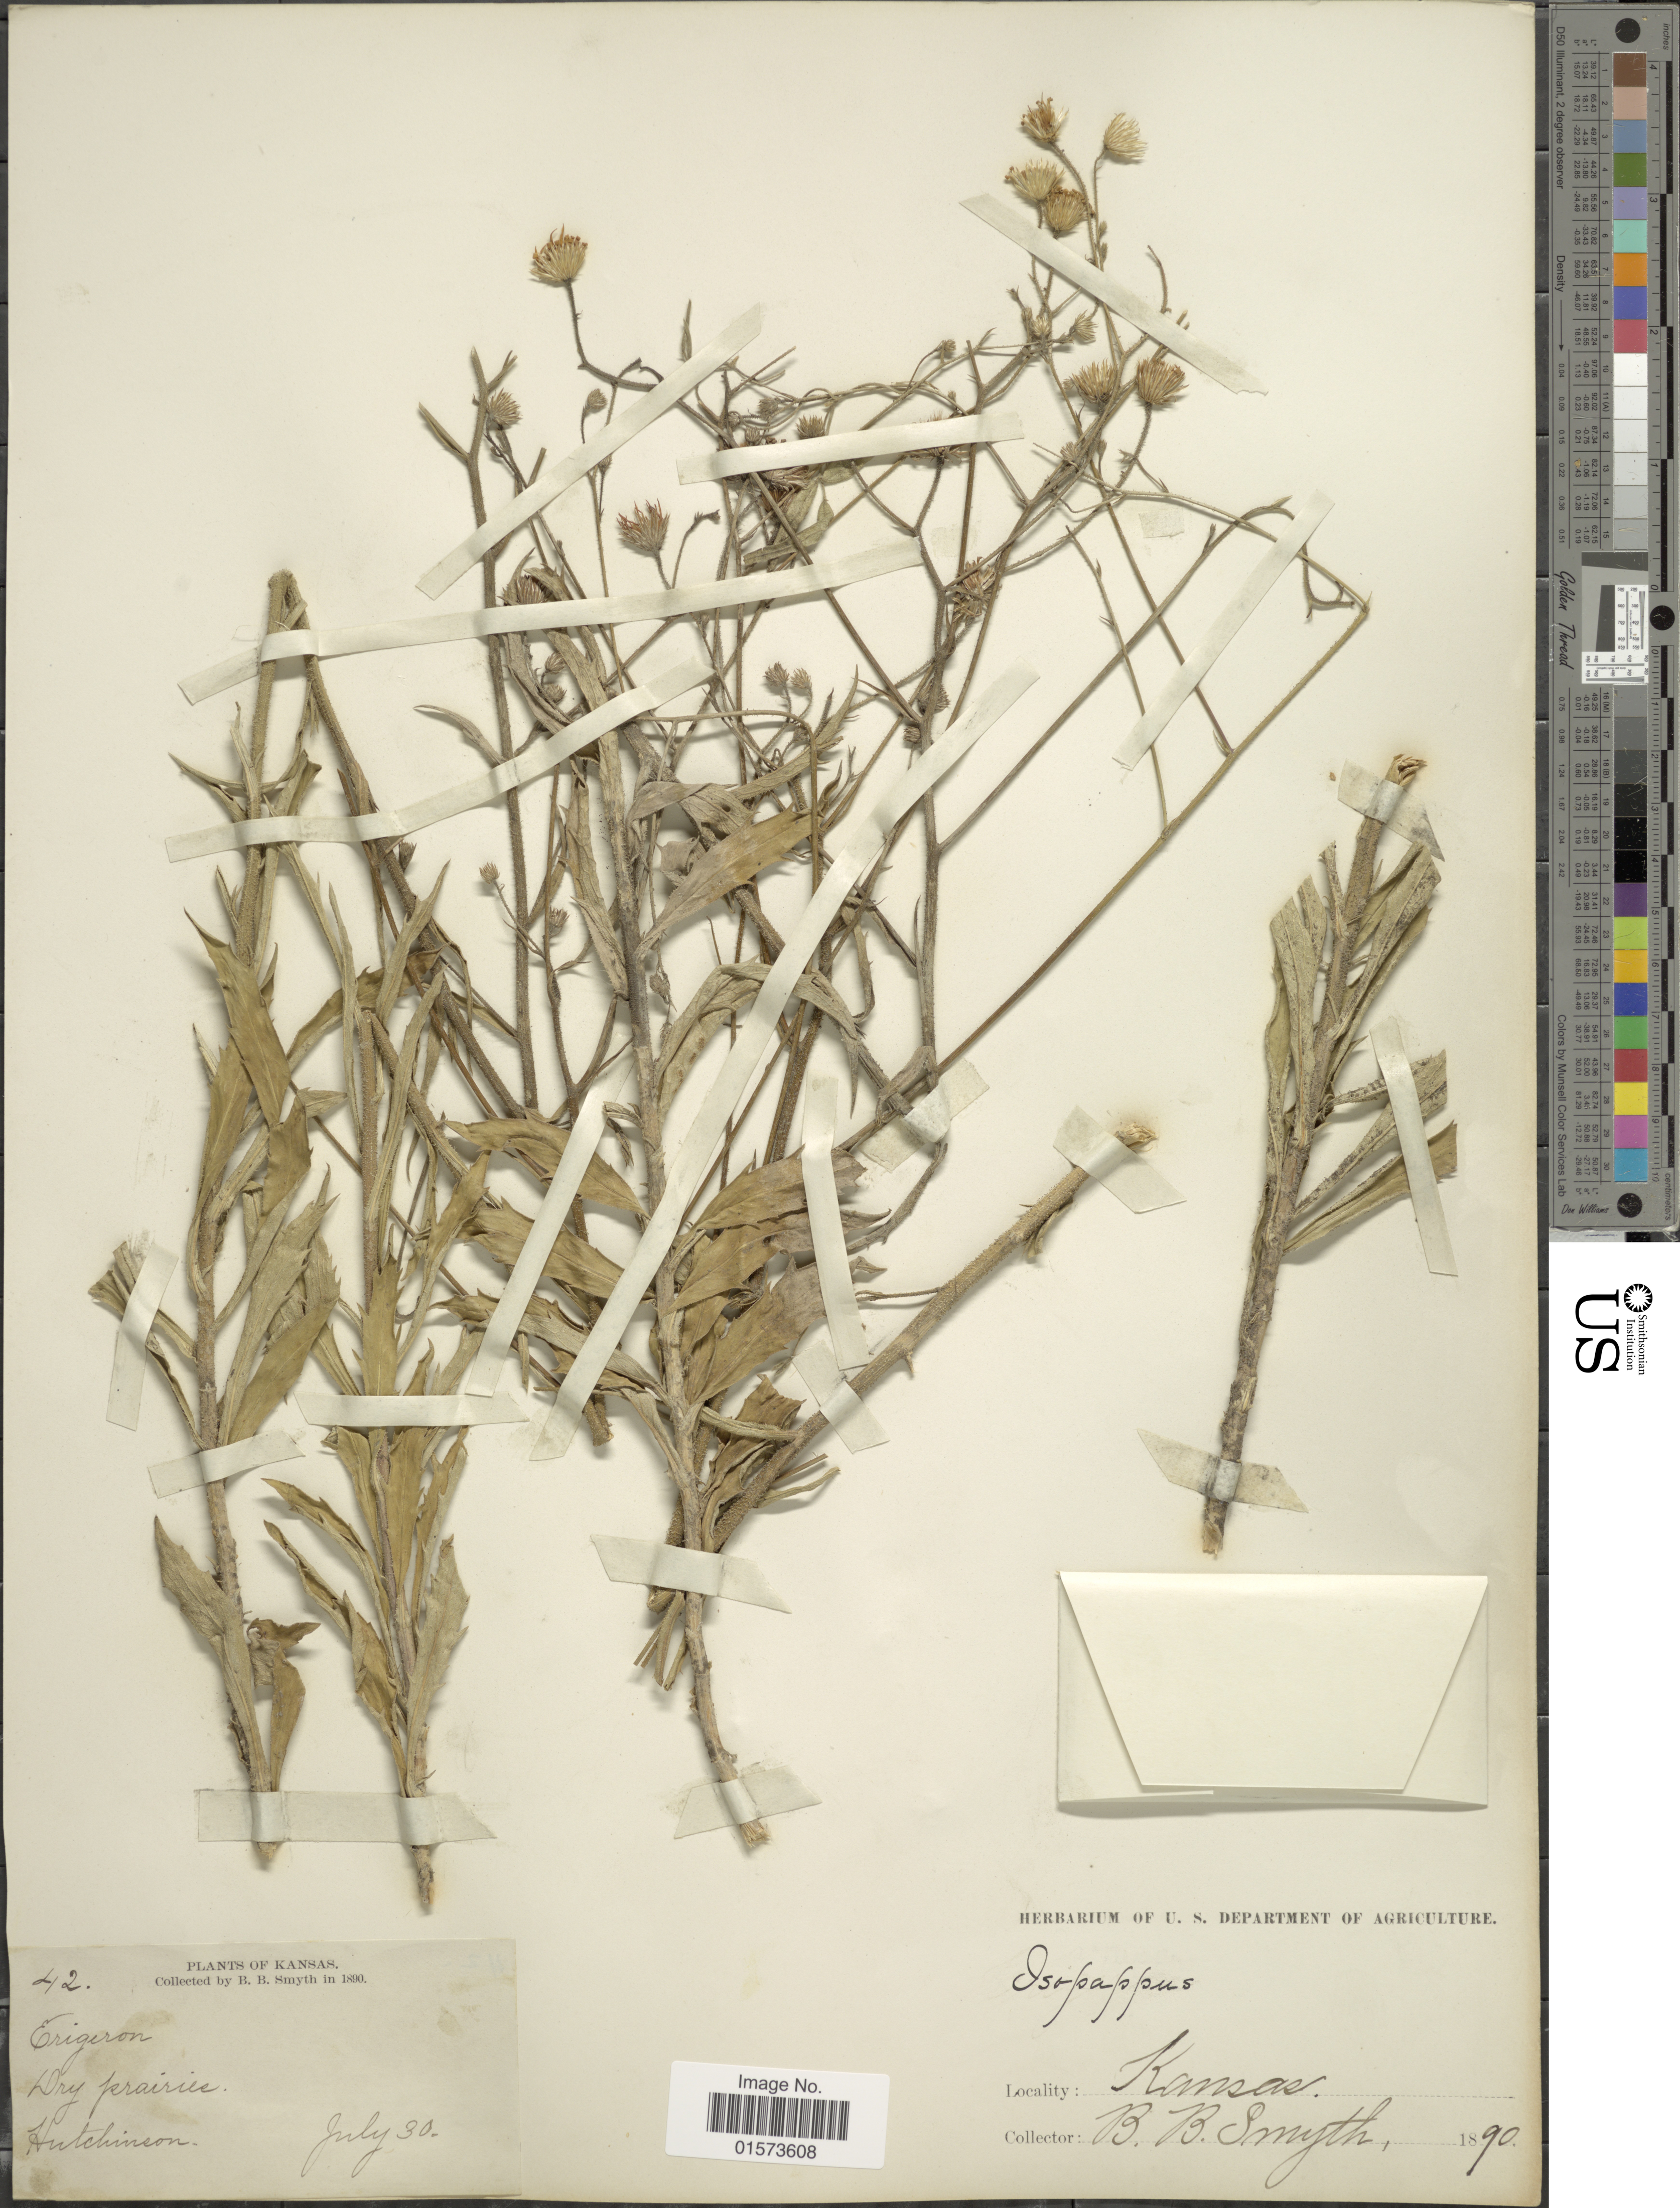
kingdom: Plantae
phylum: Tracheophyta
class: Magnoliopsida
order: Asterales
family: Asteraceae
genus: Croptilon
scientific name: Croptilon divaricatum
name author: (Nutt.) Raf.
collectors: B. Smyth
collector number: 42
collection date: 1890-07-30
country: United States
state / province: Kansas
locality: Dry praries, Hutchinson